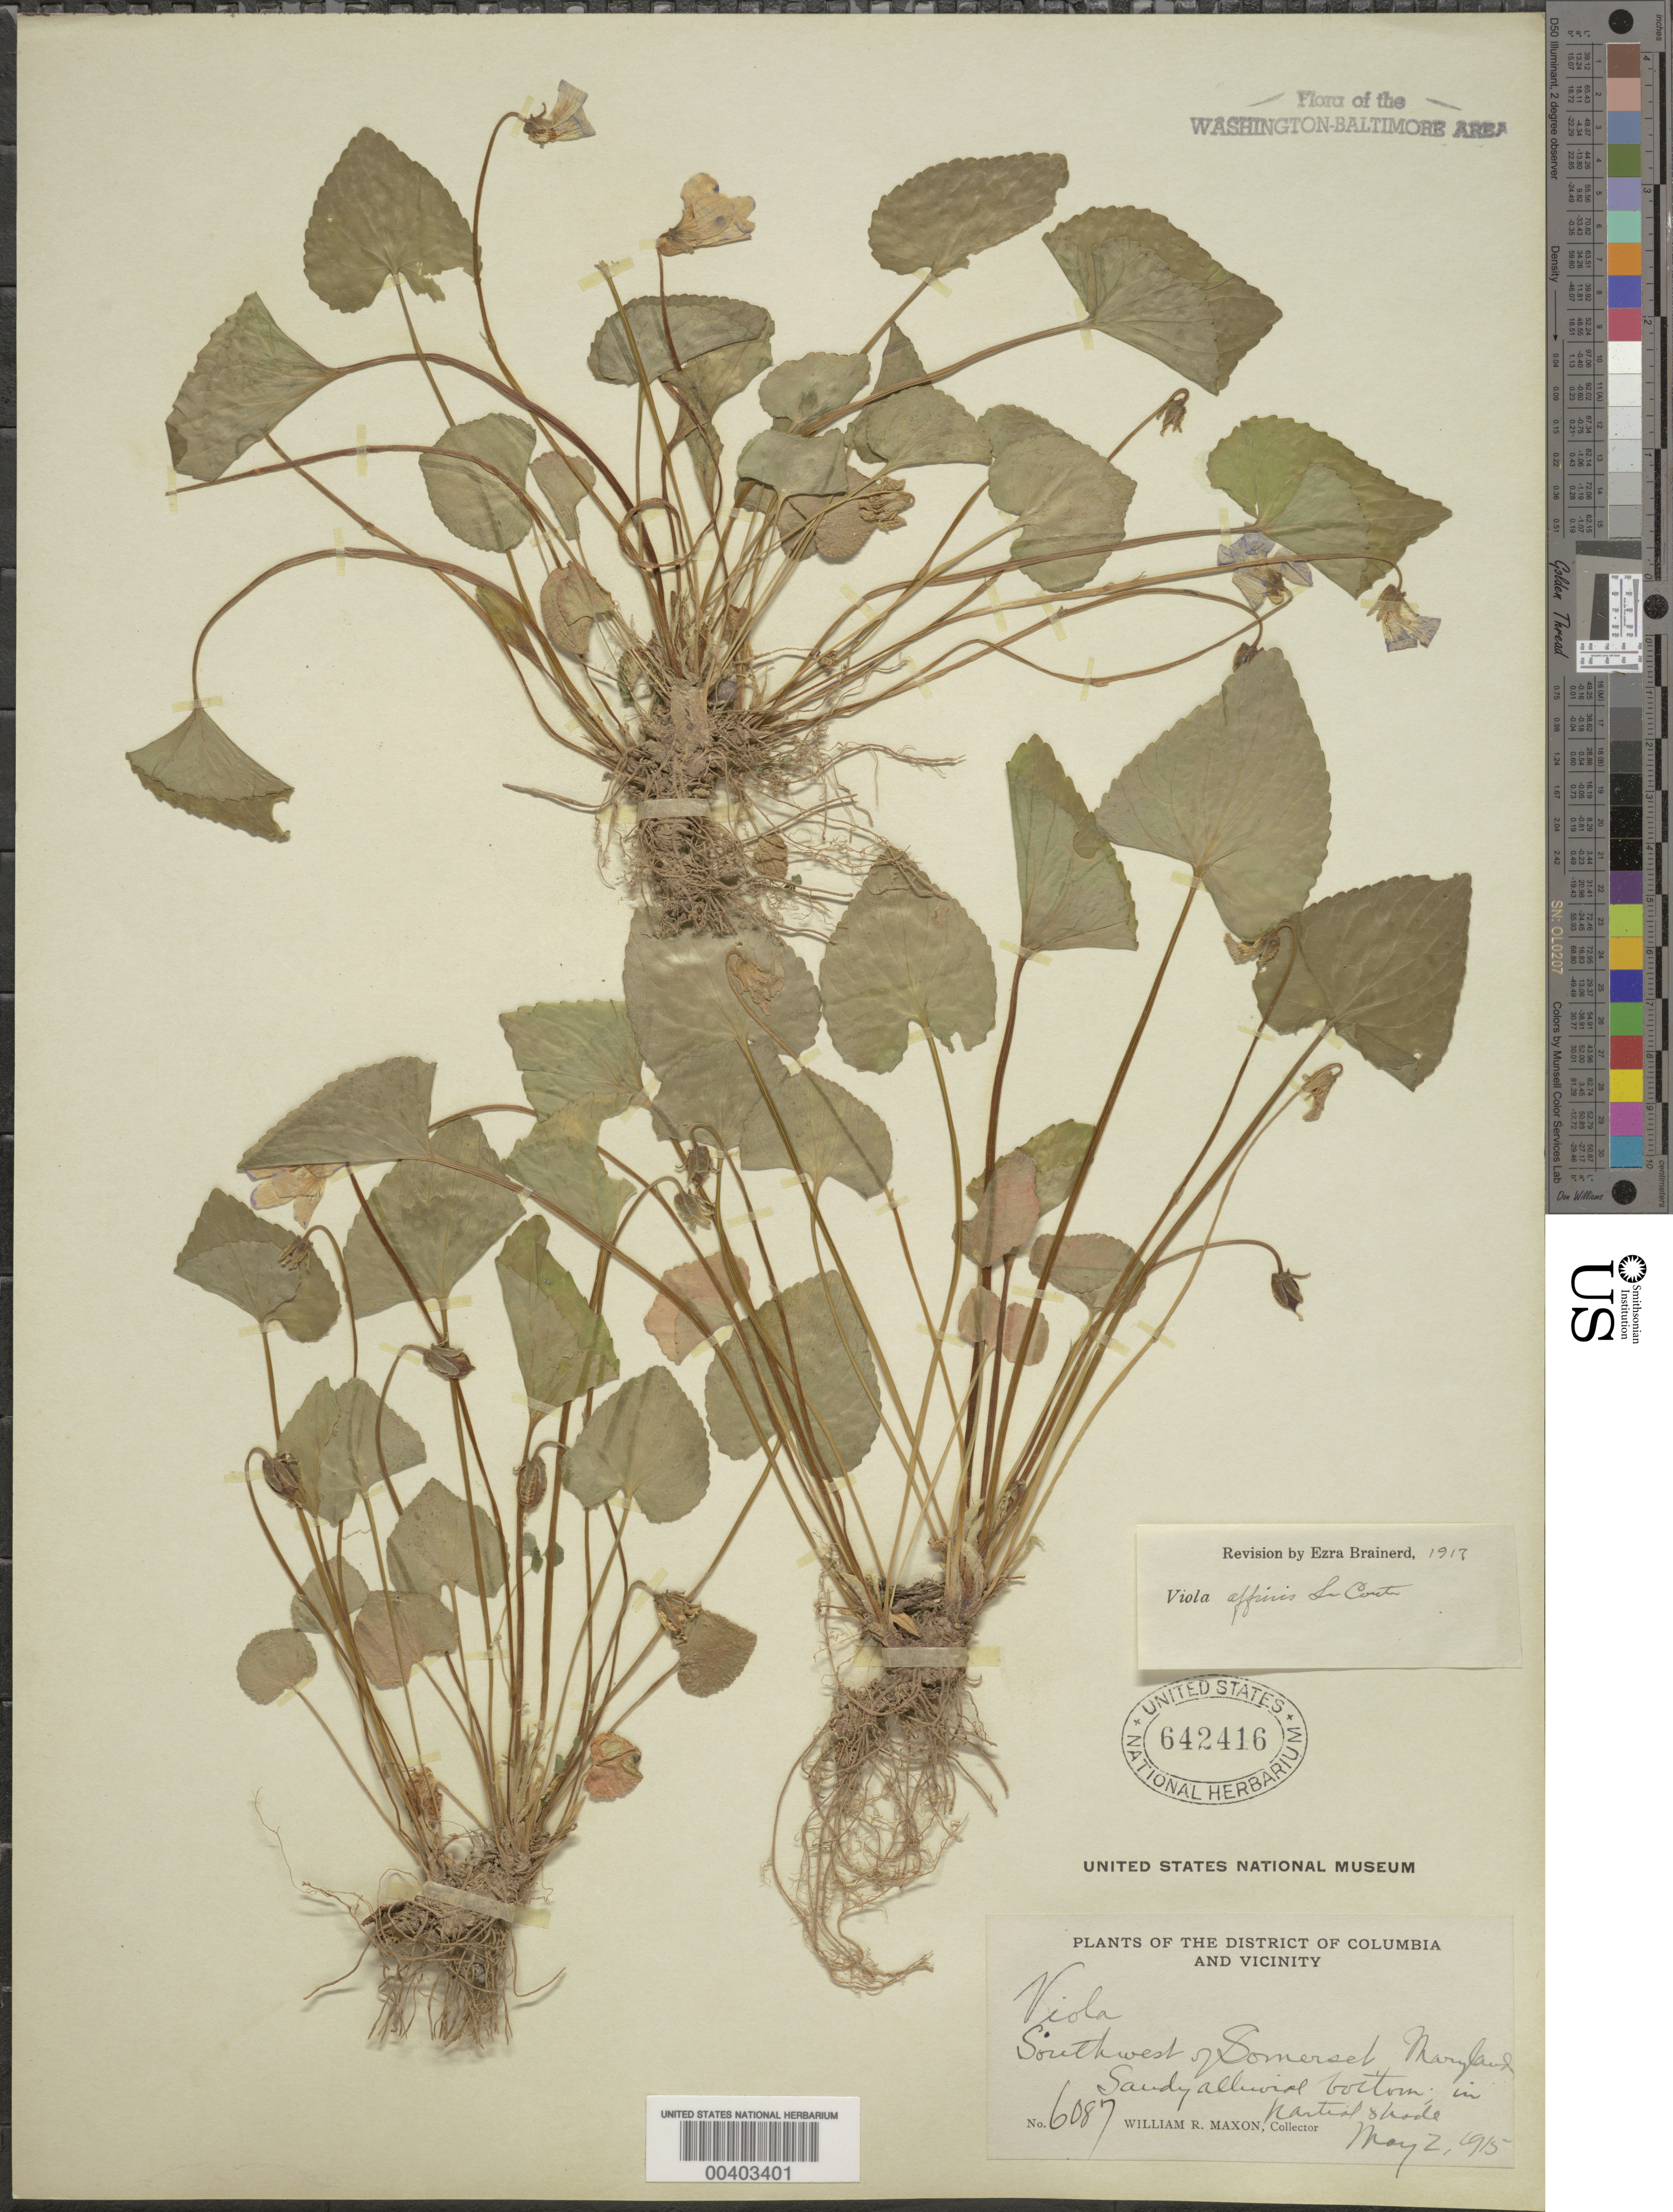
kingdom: Plantae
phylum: Tracheophyta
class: Magnoliopsida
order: Malpighiales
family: Violaceae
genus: Viola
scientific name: Viola sororia var. affinis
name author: (LeConte) McKinney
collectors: W. R. Maxon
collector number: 6087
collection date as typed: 02 May 1915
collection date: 1915-05-02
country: United States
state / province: Maryland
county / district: Prince George's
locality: SW of Somerset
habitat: Swamp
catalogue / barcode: US 642416